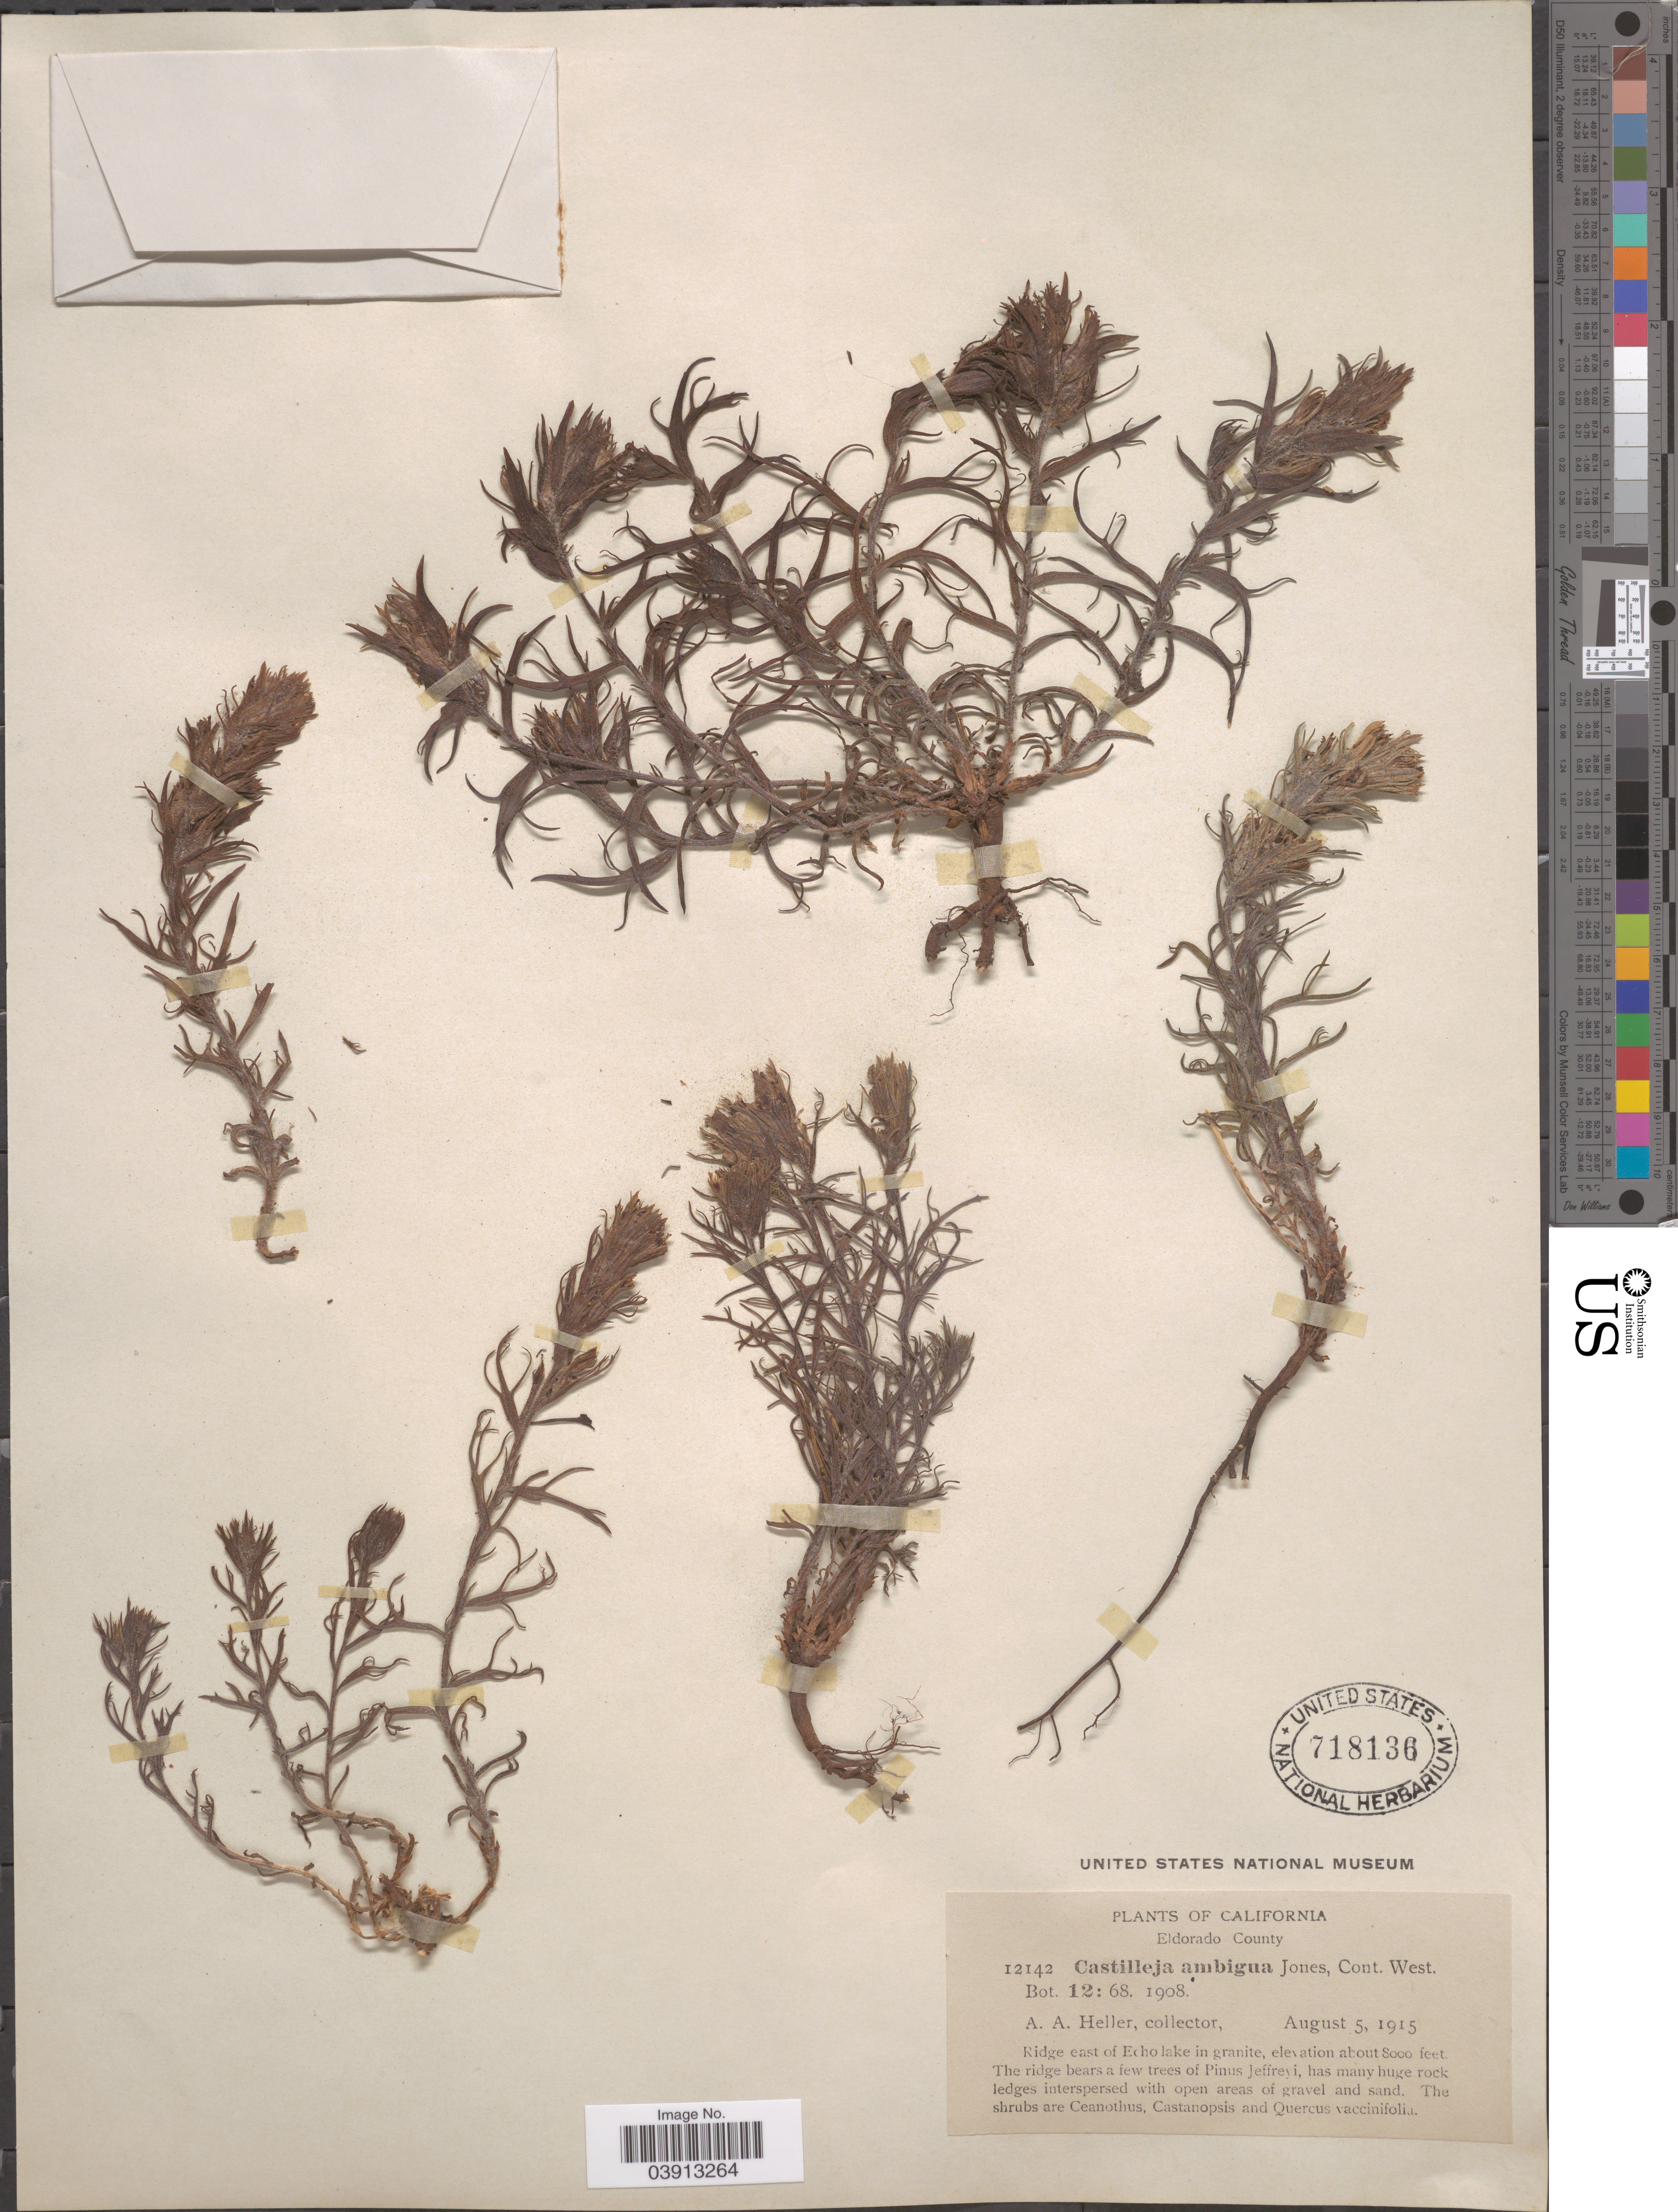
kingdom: Plantae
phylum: Tracheophyta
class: Magnoliopsida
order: Lamiales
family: Orobanchaceae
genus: Castilleja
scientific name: Castilleja nana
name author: Eastw.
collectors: A. A. Heller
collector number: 12142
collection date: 1915-08-05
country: United States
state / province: California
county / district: El Dorado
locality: Eldorado County. Ridge east of Echo lake in granite.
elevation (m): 2438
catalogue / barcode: US 718136